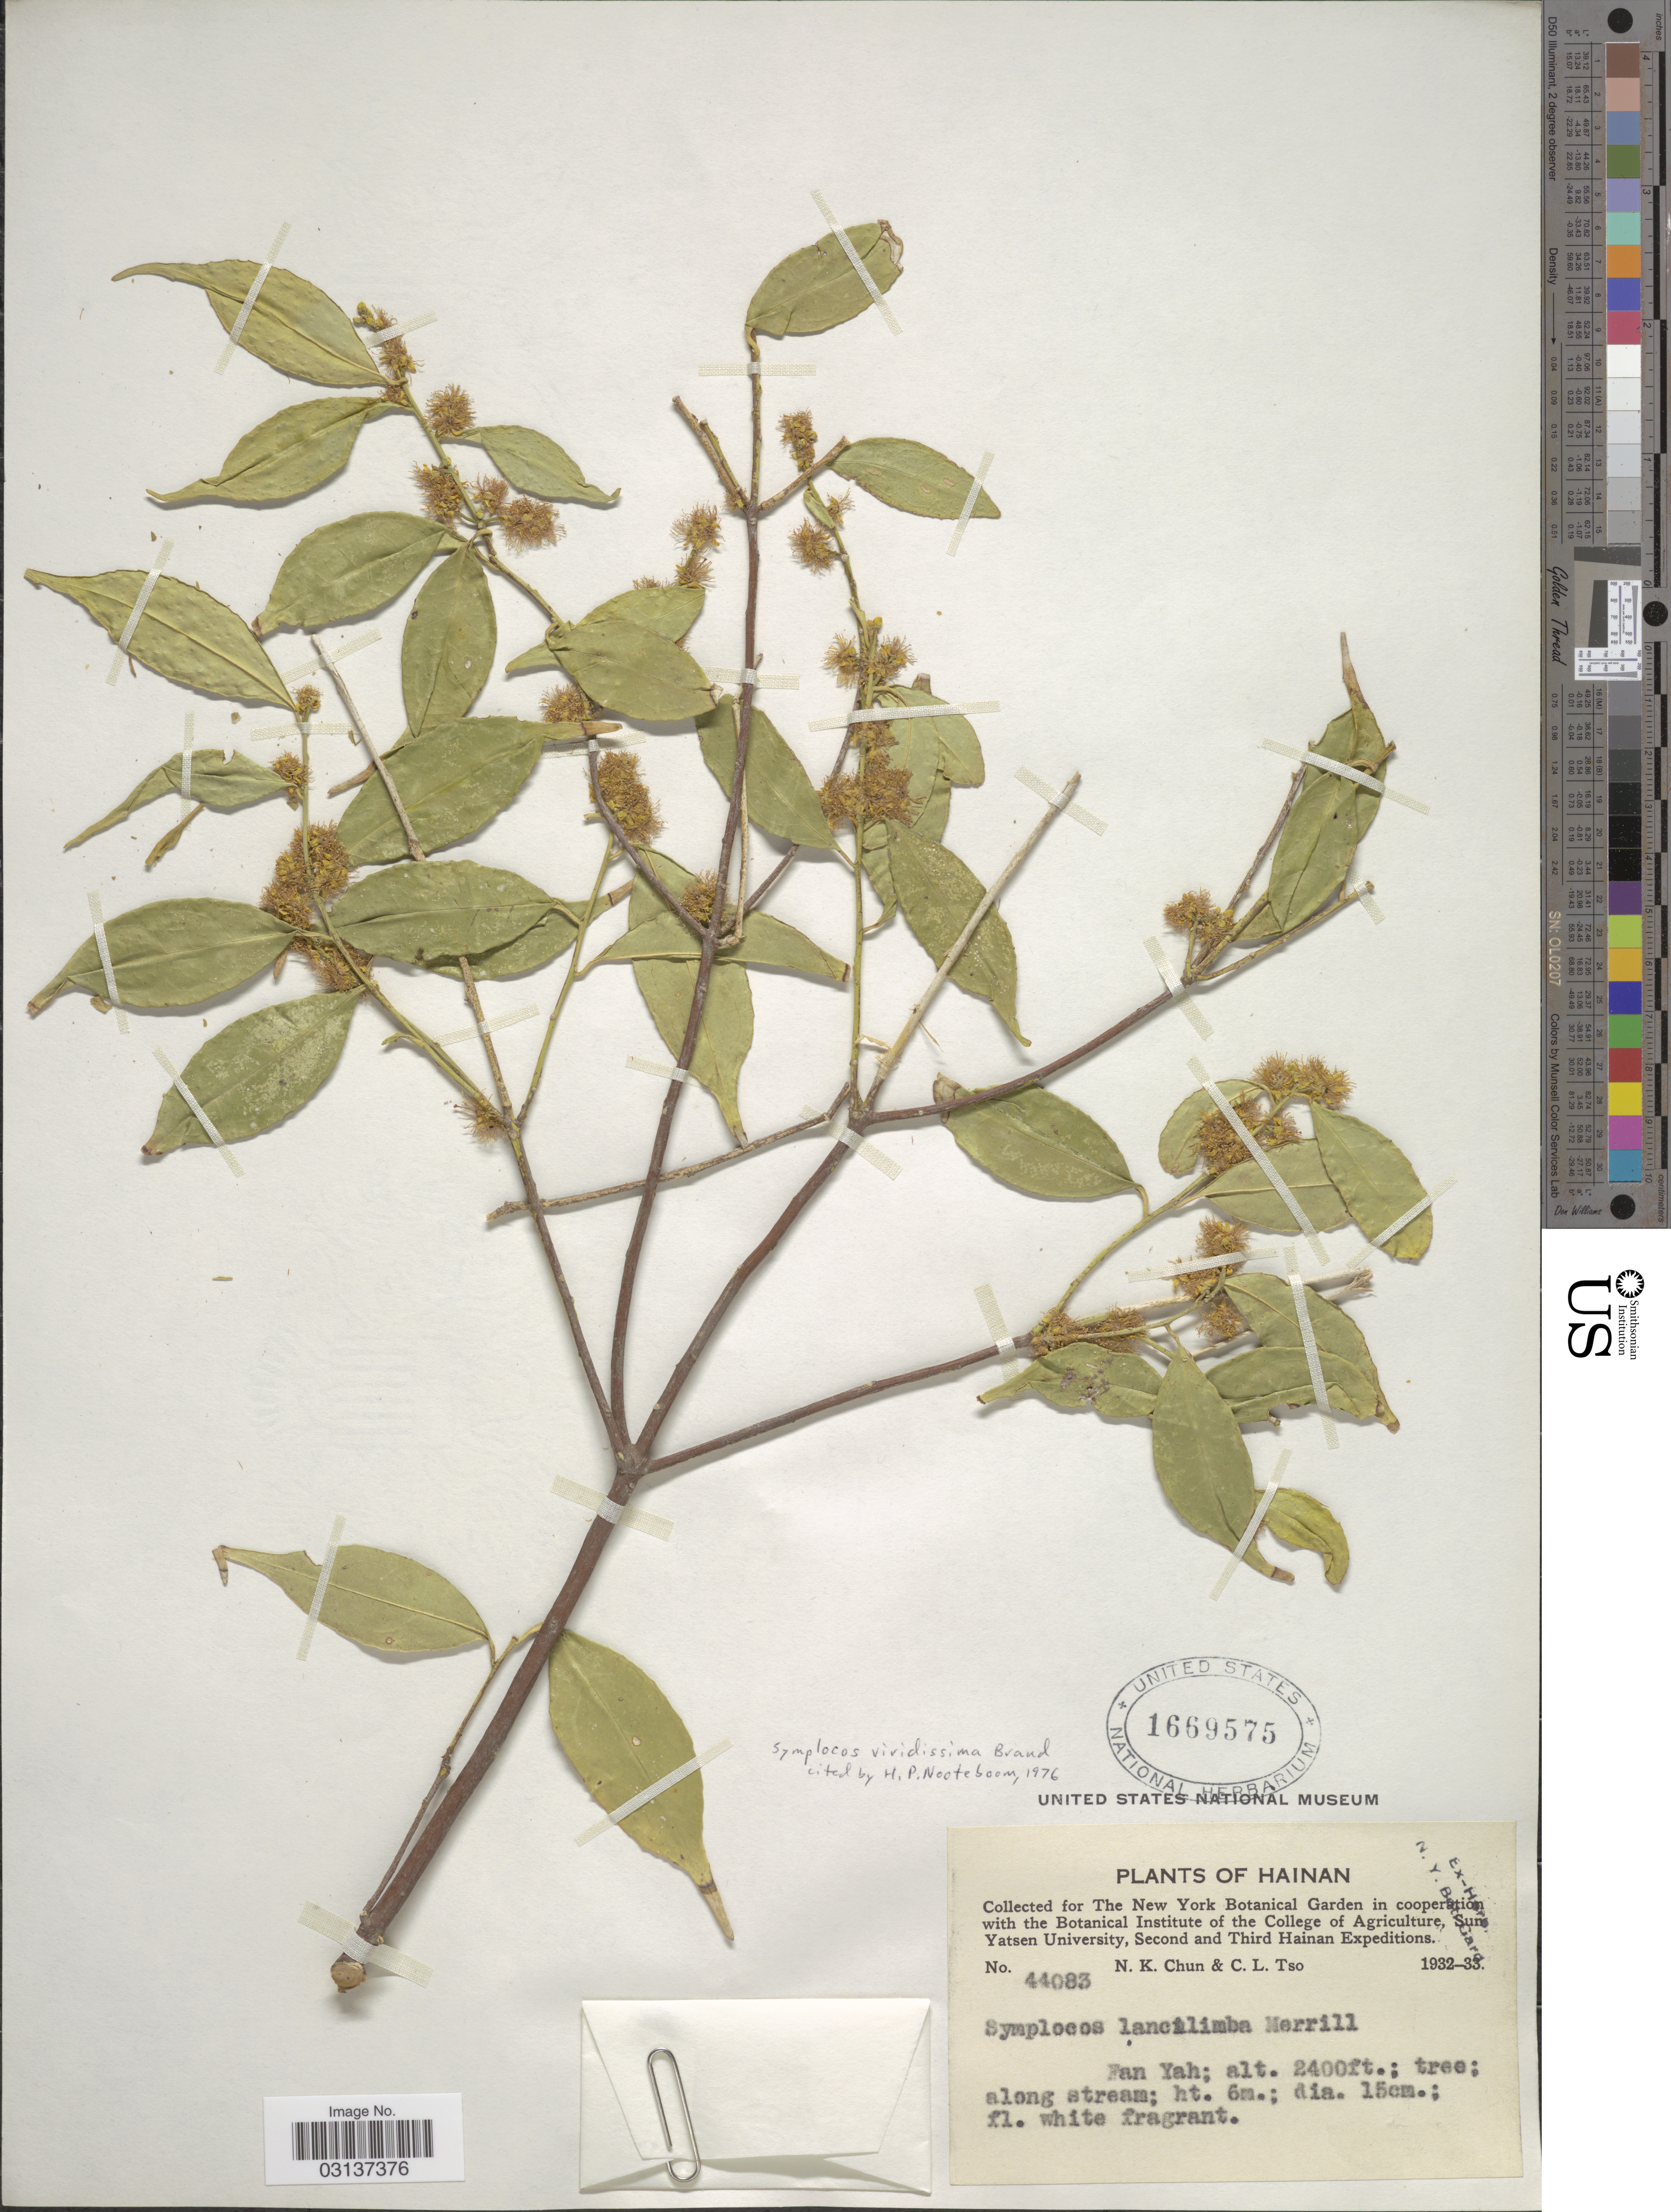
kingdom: Plantae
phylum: Tracheophyta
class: Magnoliopsida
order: Ericales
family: Symplocaceae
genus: Symplocos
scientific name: Symplocos viridissima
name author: Brand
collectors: N. K. Chun & C. Tso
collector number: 44083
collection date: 1932/1933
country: China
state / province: Hainan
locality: Fan Yah.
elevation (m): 732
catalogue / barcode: US 1669575